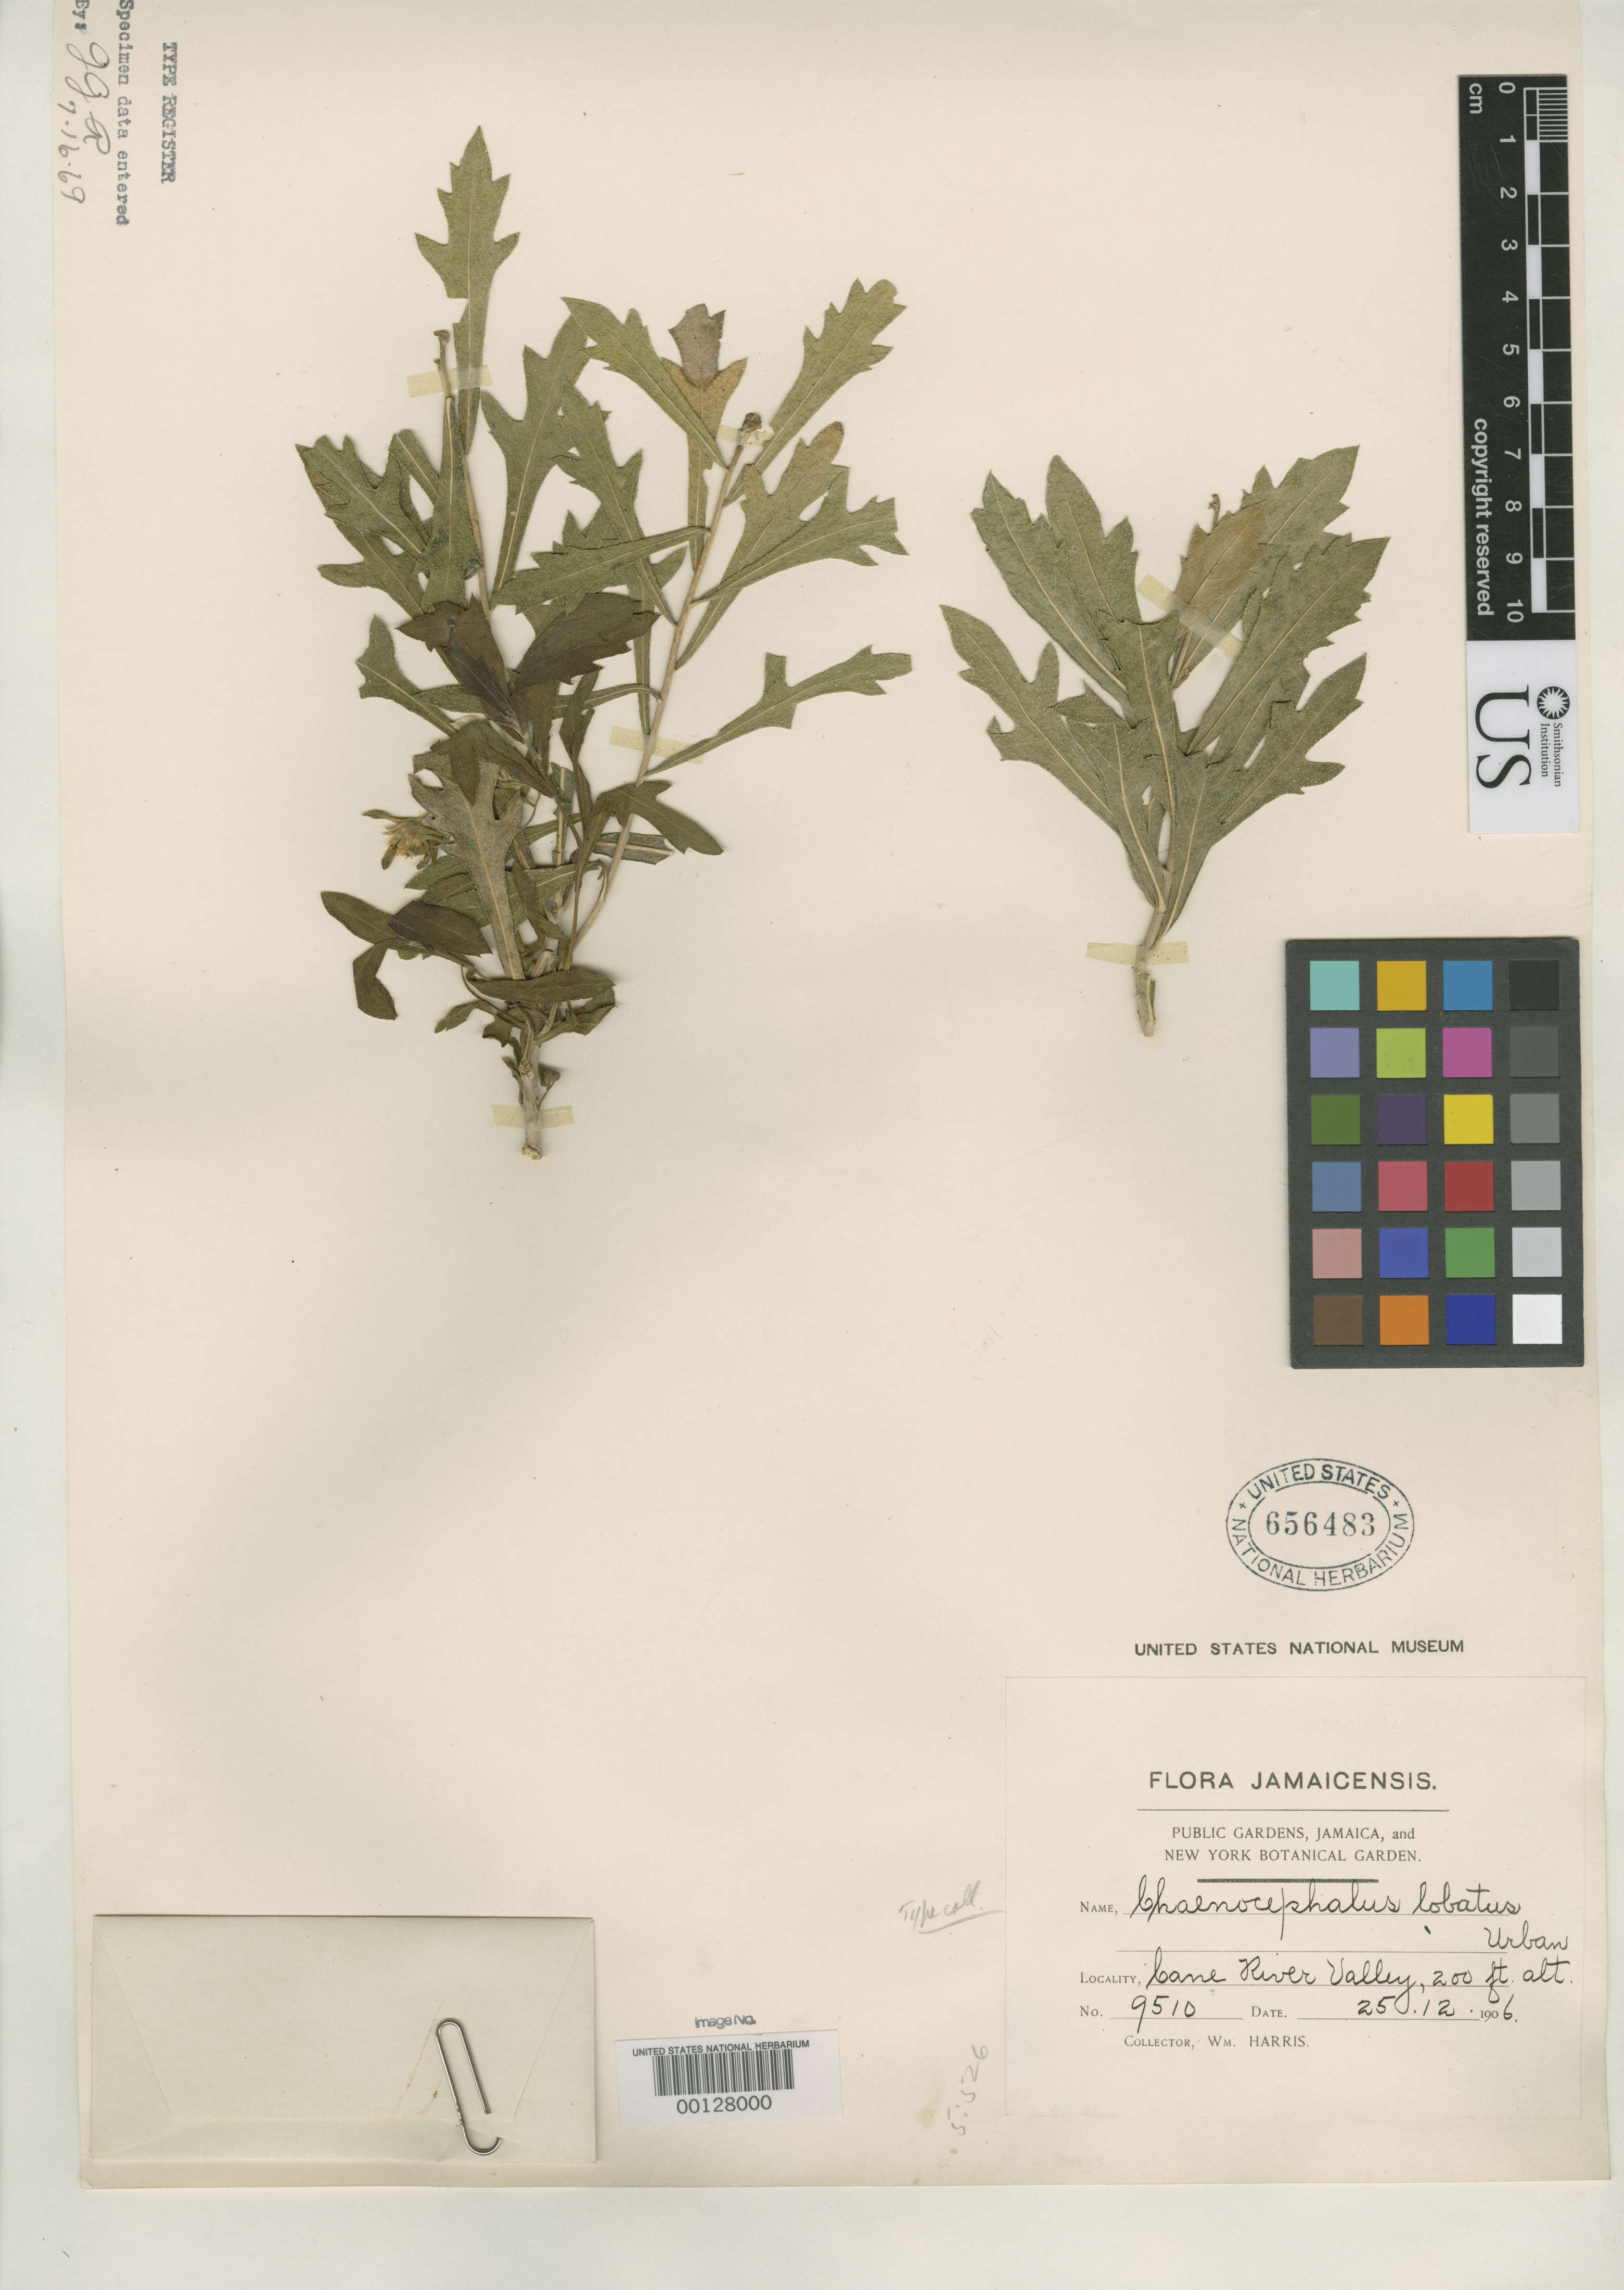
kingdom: Plantae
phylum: Tracheophyta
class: Magnoliopsida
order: Asterales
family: Asteraceae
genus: Chaenocephalus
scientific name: Chaenocephalus lobatus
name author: Urb.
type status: Syntype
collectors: W. H. Harris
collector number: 9510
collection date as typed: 25 Dec 1906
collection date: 1906-12-25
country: Jamaica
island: Greater Antilles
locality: Came River Valley.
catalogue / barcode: US 656483